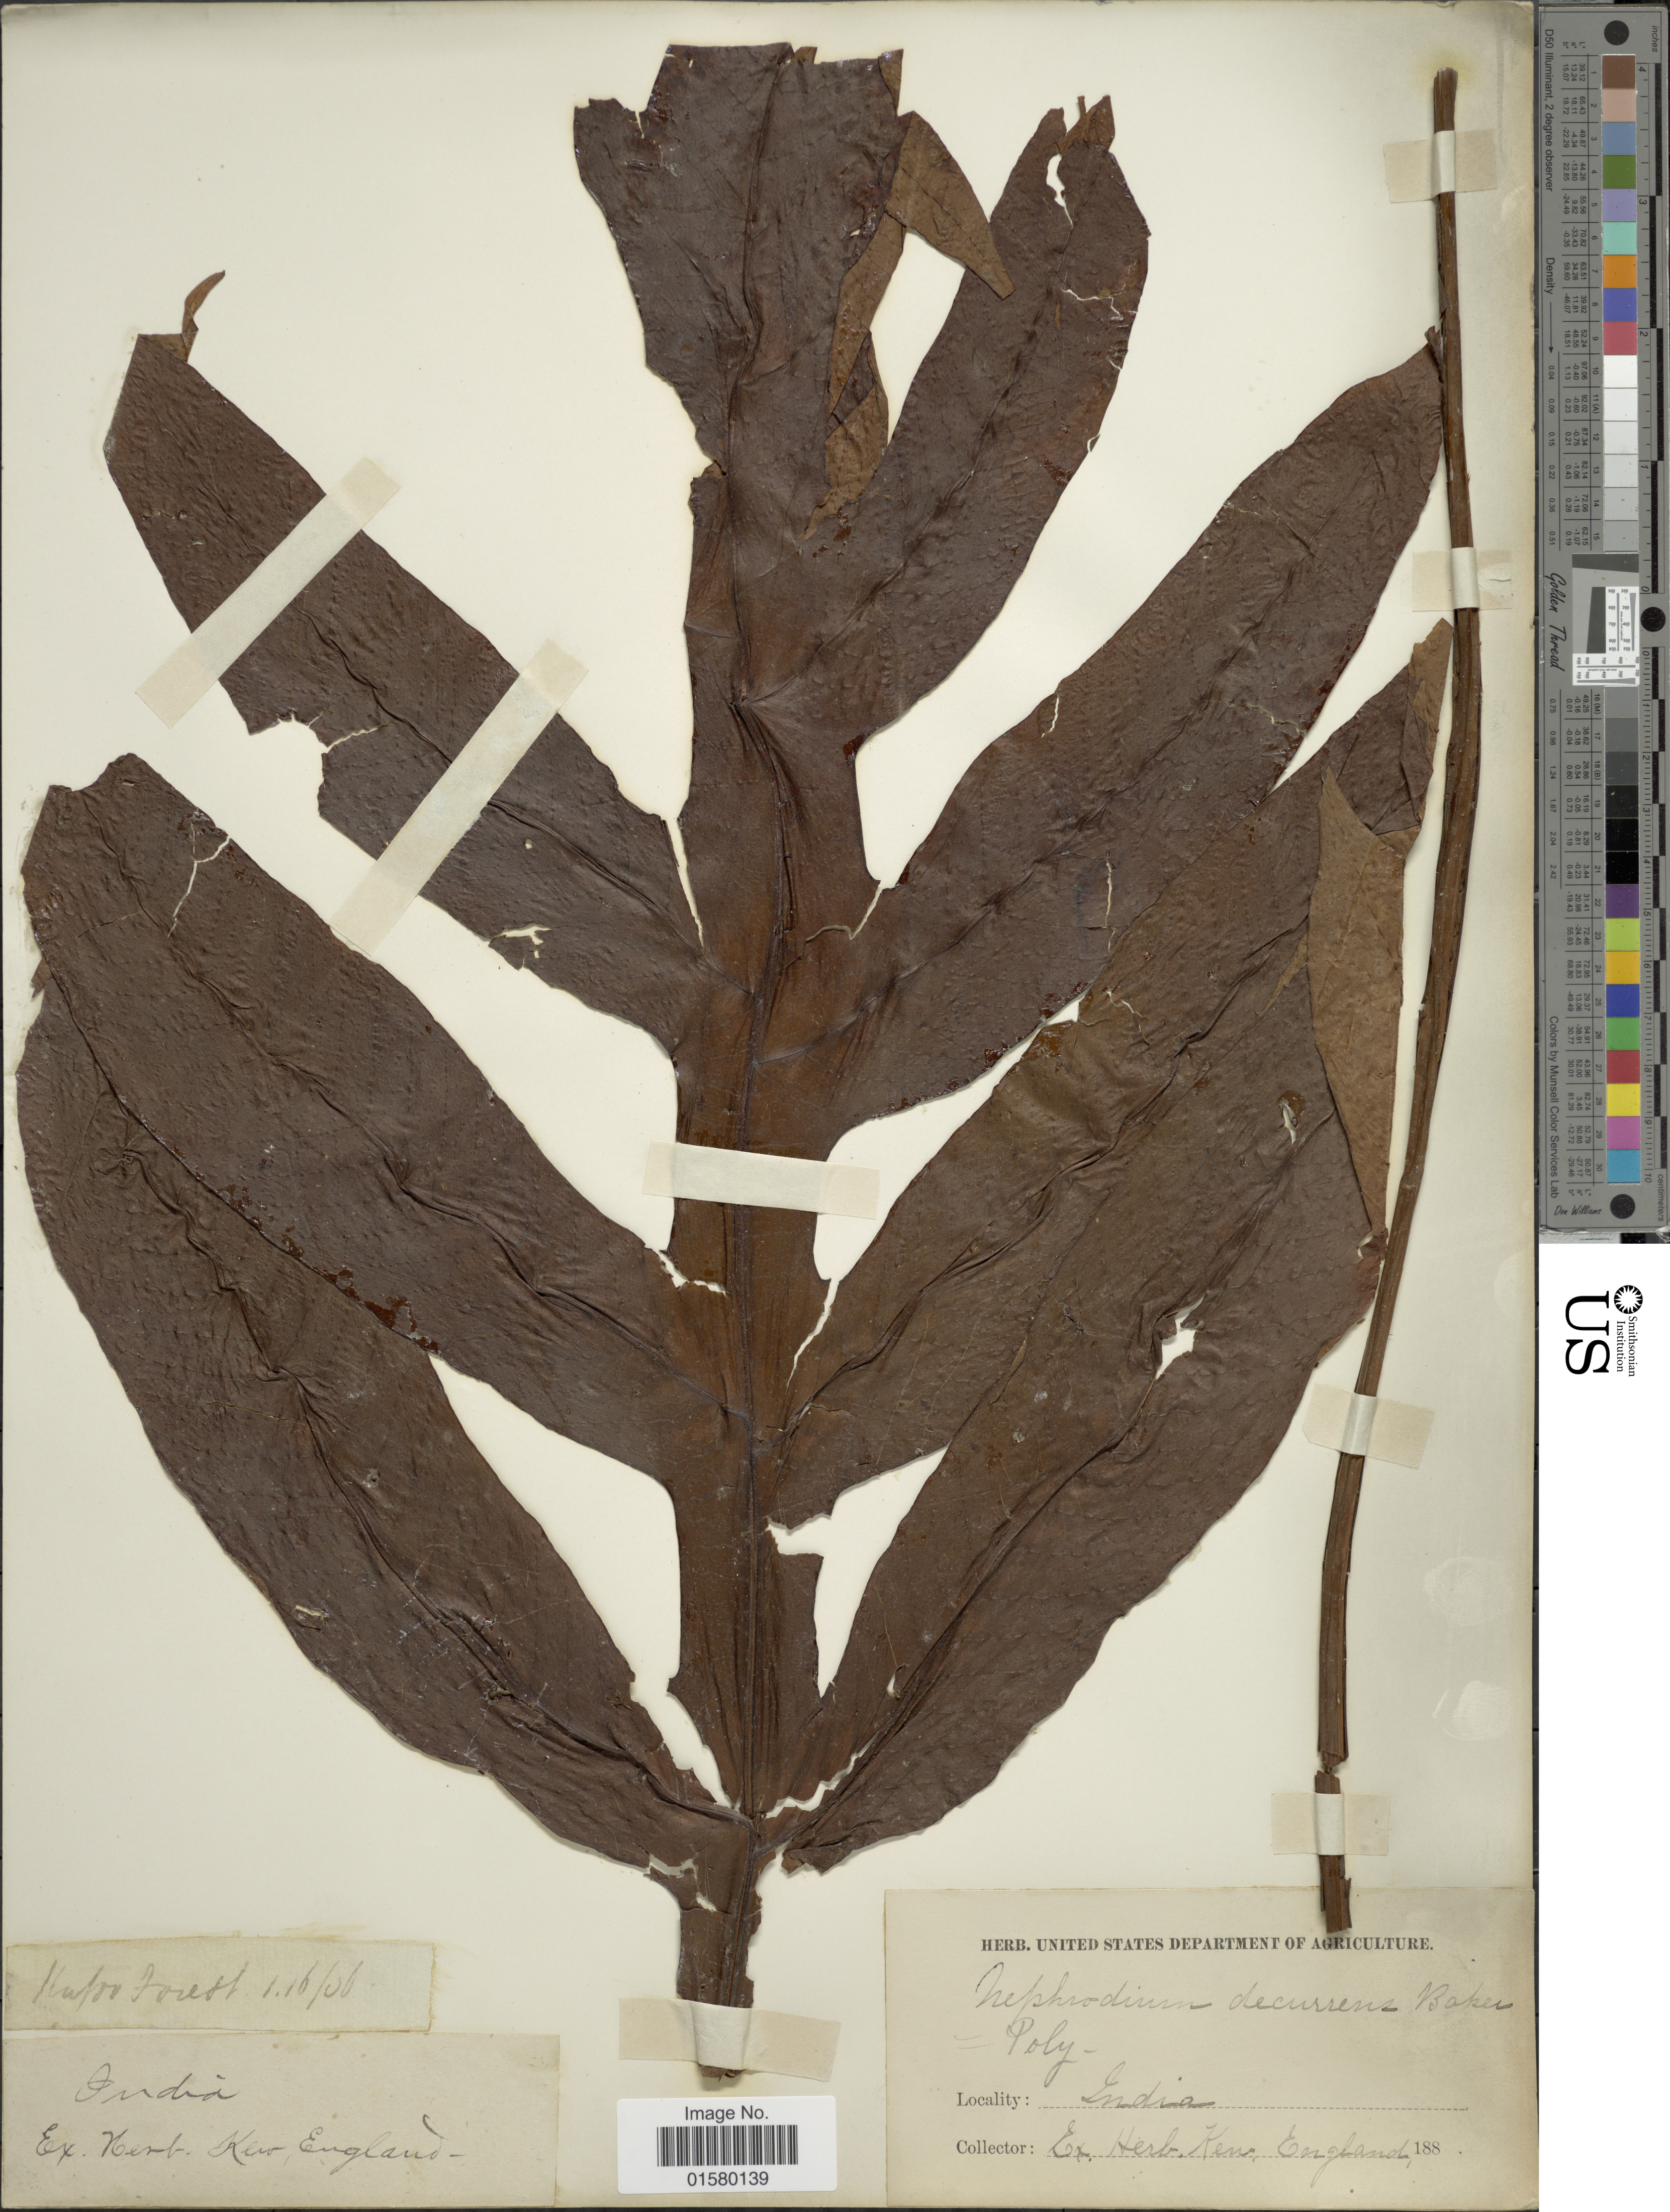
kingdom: Plantae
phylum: Tracheophyta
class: Polypodiopsida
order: Polypodiales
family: Tectariaceae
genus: Tectaria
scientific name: Tectaria decurrens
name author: (Presel.) Copel. in Elmer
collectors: ex Herb. Kew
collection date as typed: Transcribed d/m/y: 16/1/6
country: India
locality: [illegible text]ufoo Forest